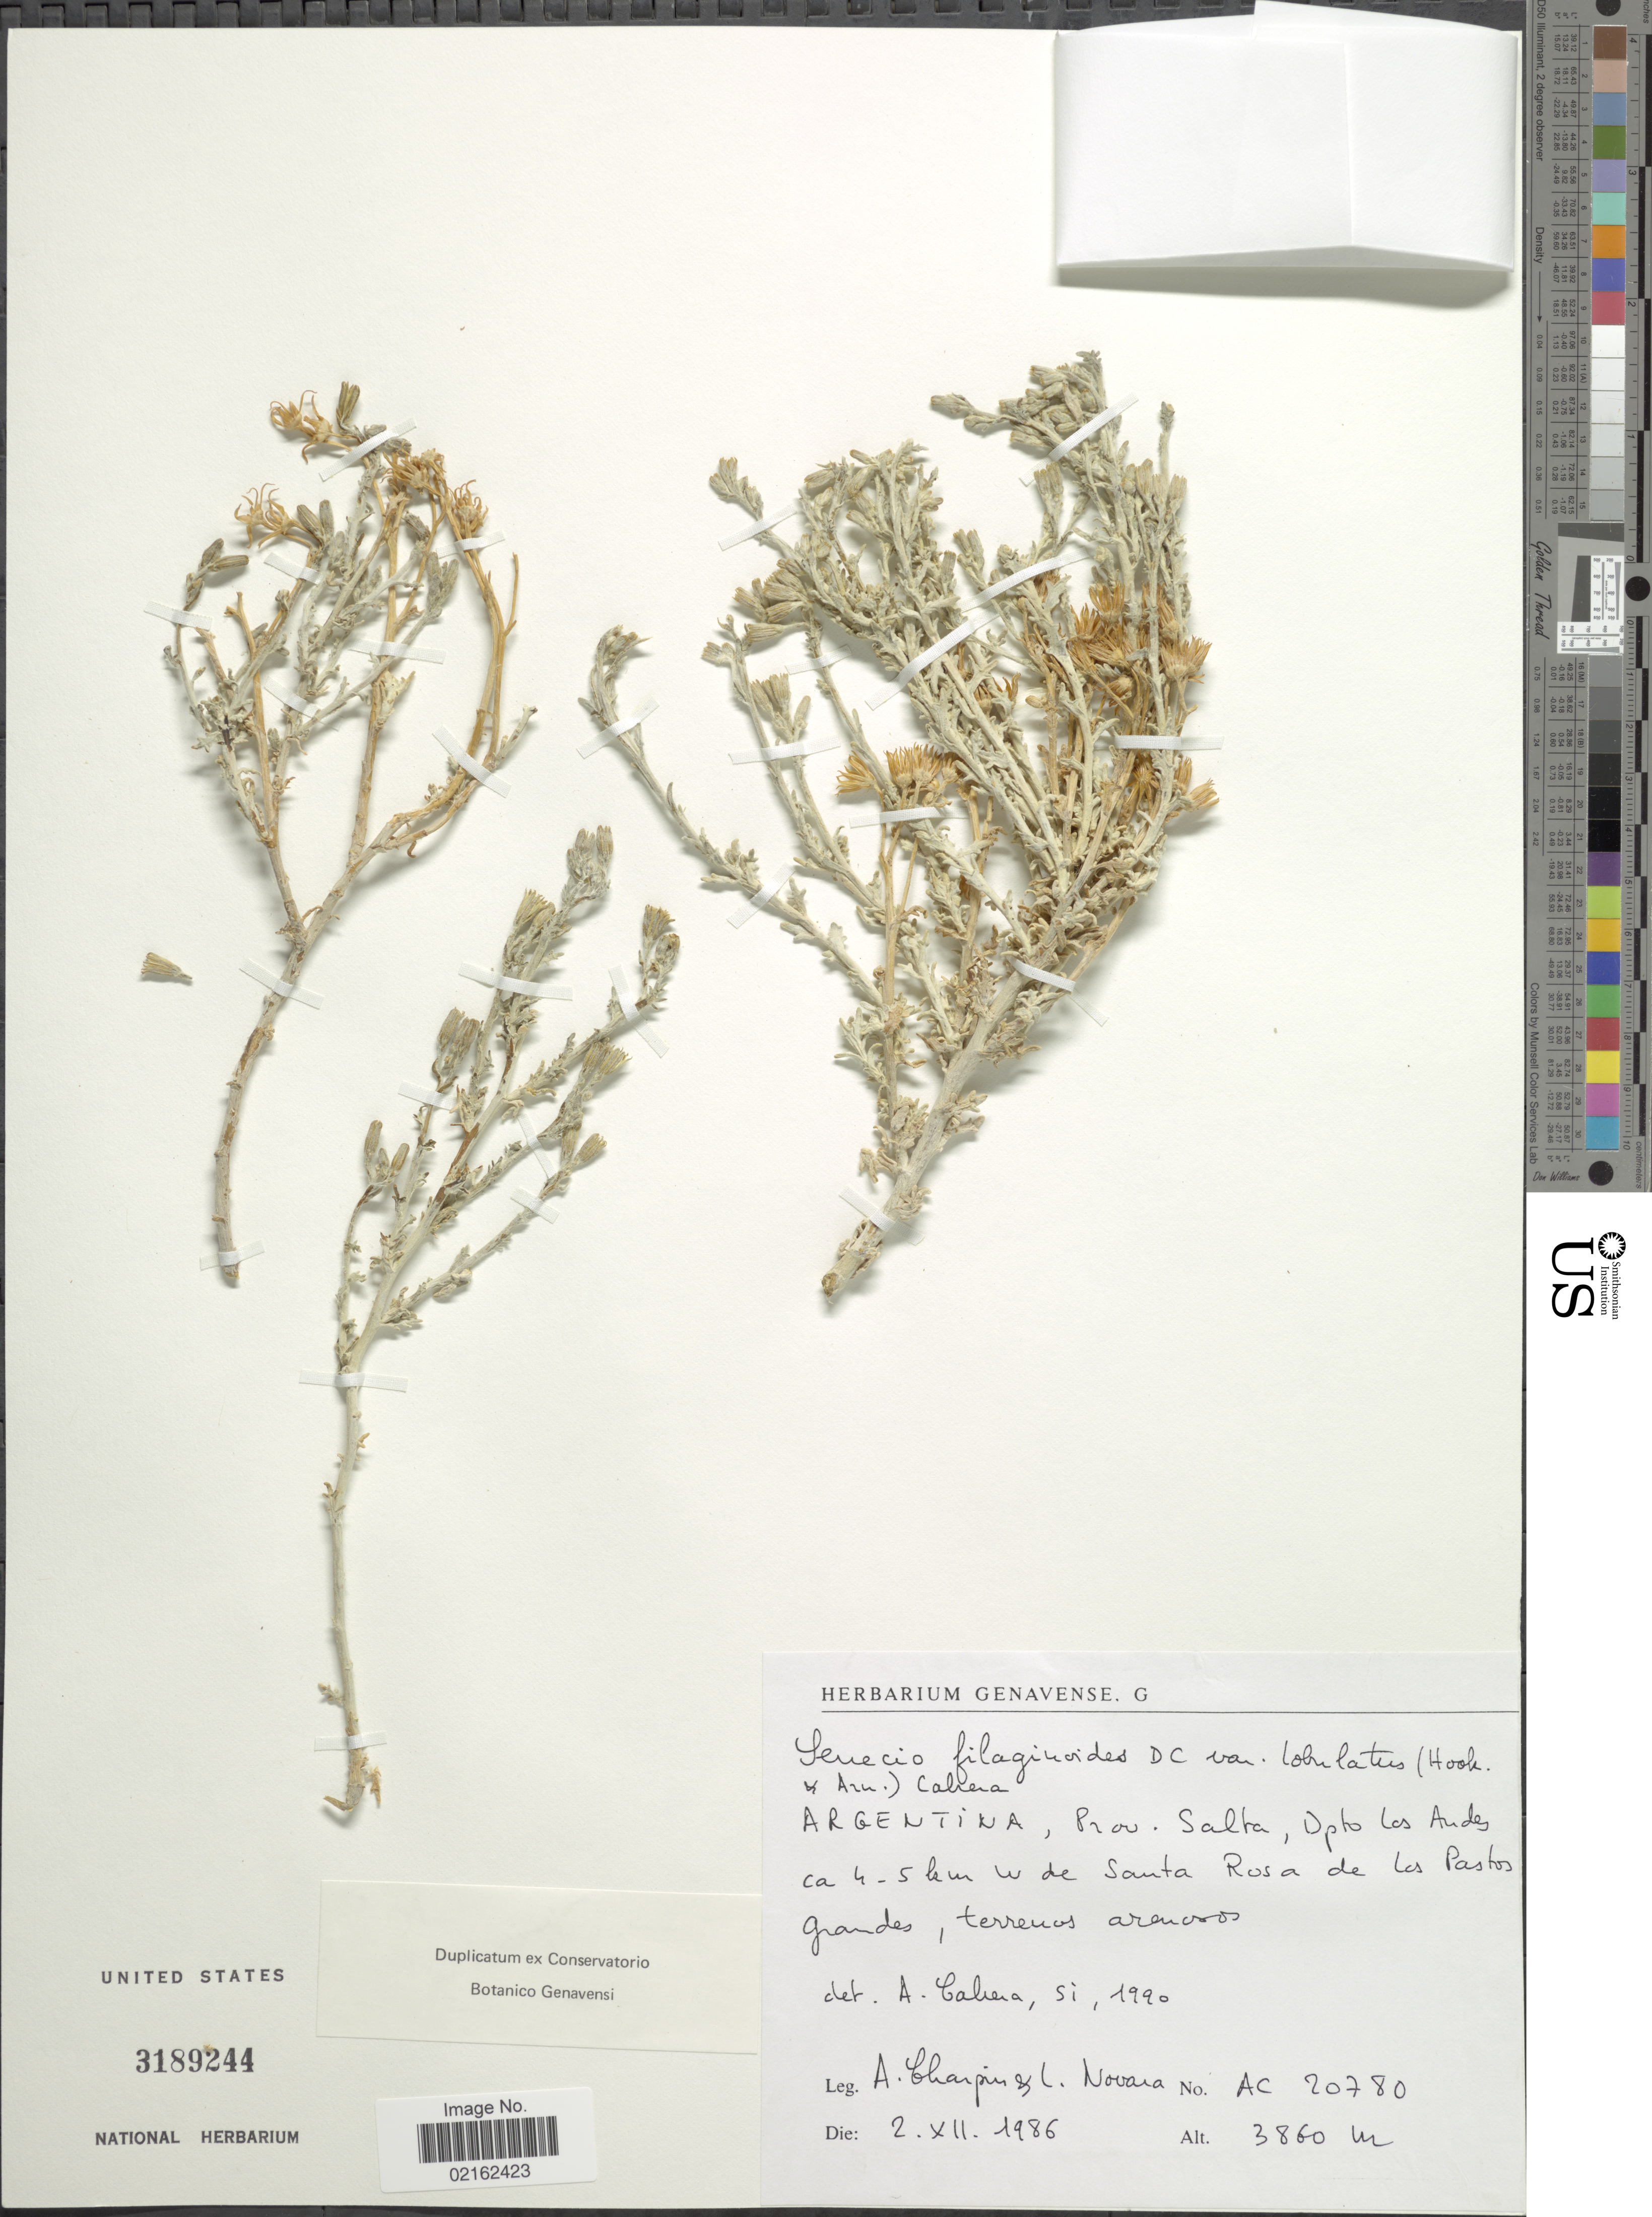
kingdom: Plantae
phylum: Tracheophyta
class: Magnoliopsida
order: Asterales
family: Asteraceae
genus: Senecio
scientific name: Senecio filaginoides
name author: DC.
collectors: A. Charpin & L. Novara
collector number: AC20780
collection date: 1986-12-02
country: Argentina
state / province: Salta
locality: Dpto. Los Andes, ca 4-5 km W de Santa Rosa de Los Pastos.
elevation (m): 3860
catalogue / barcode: US 3189244